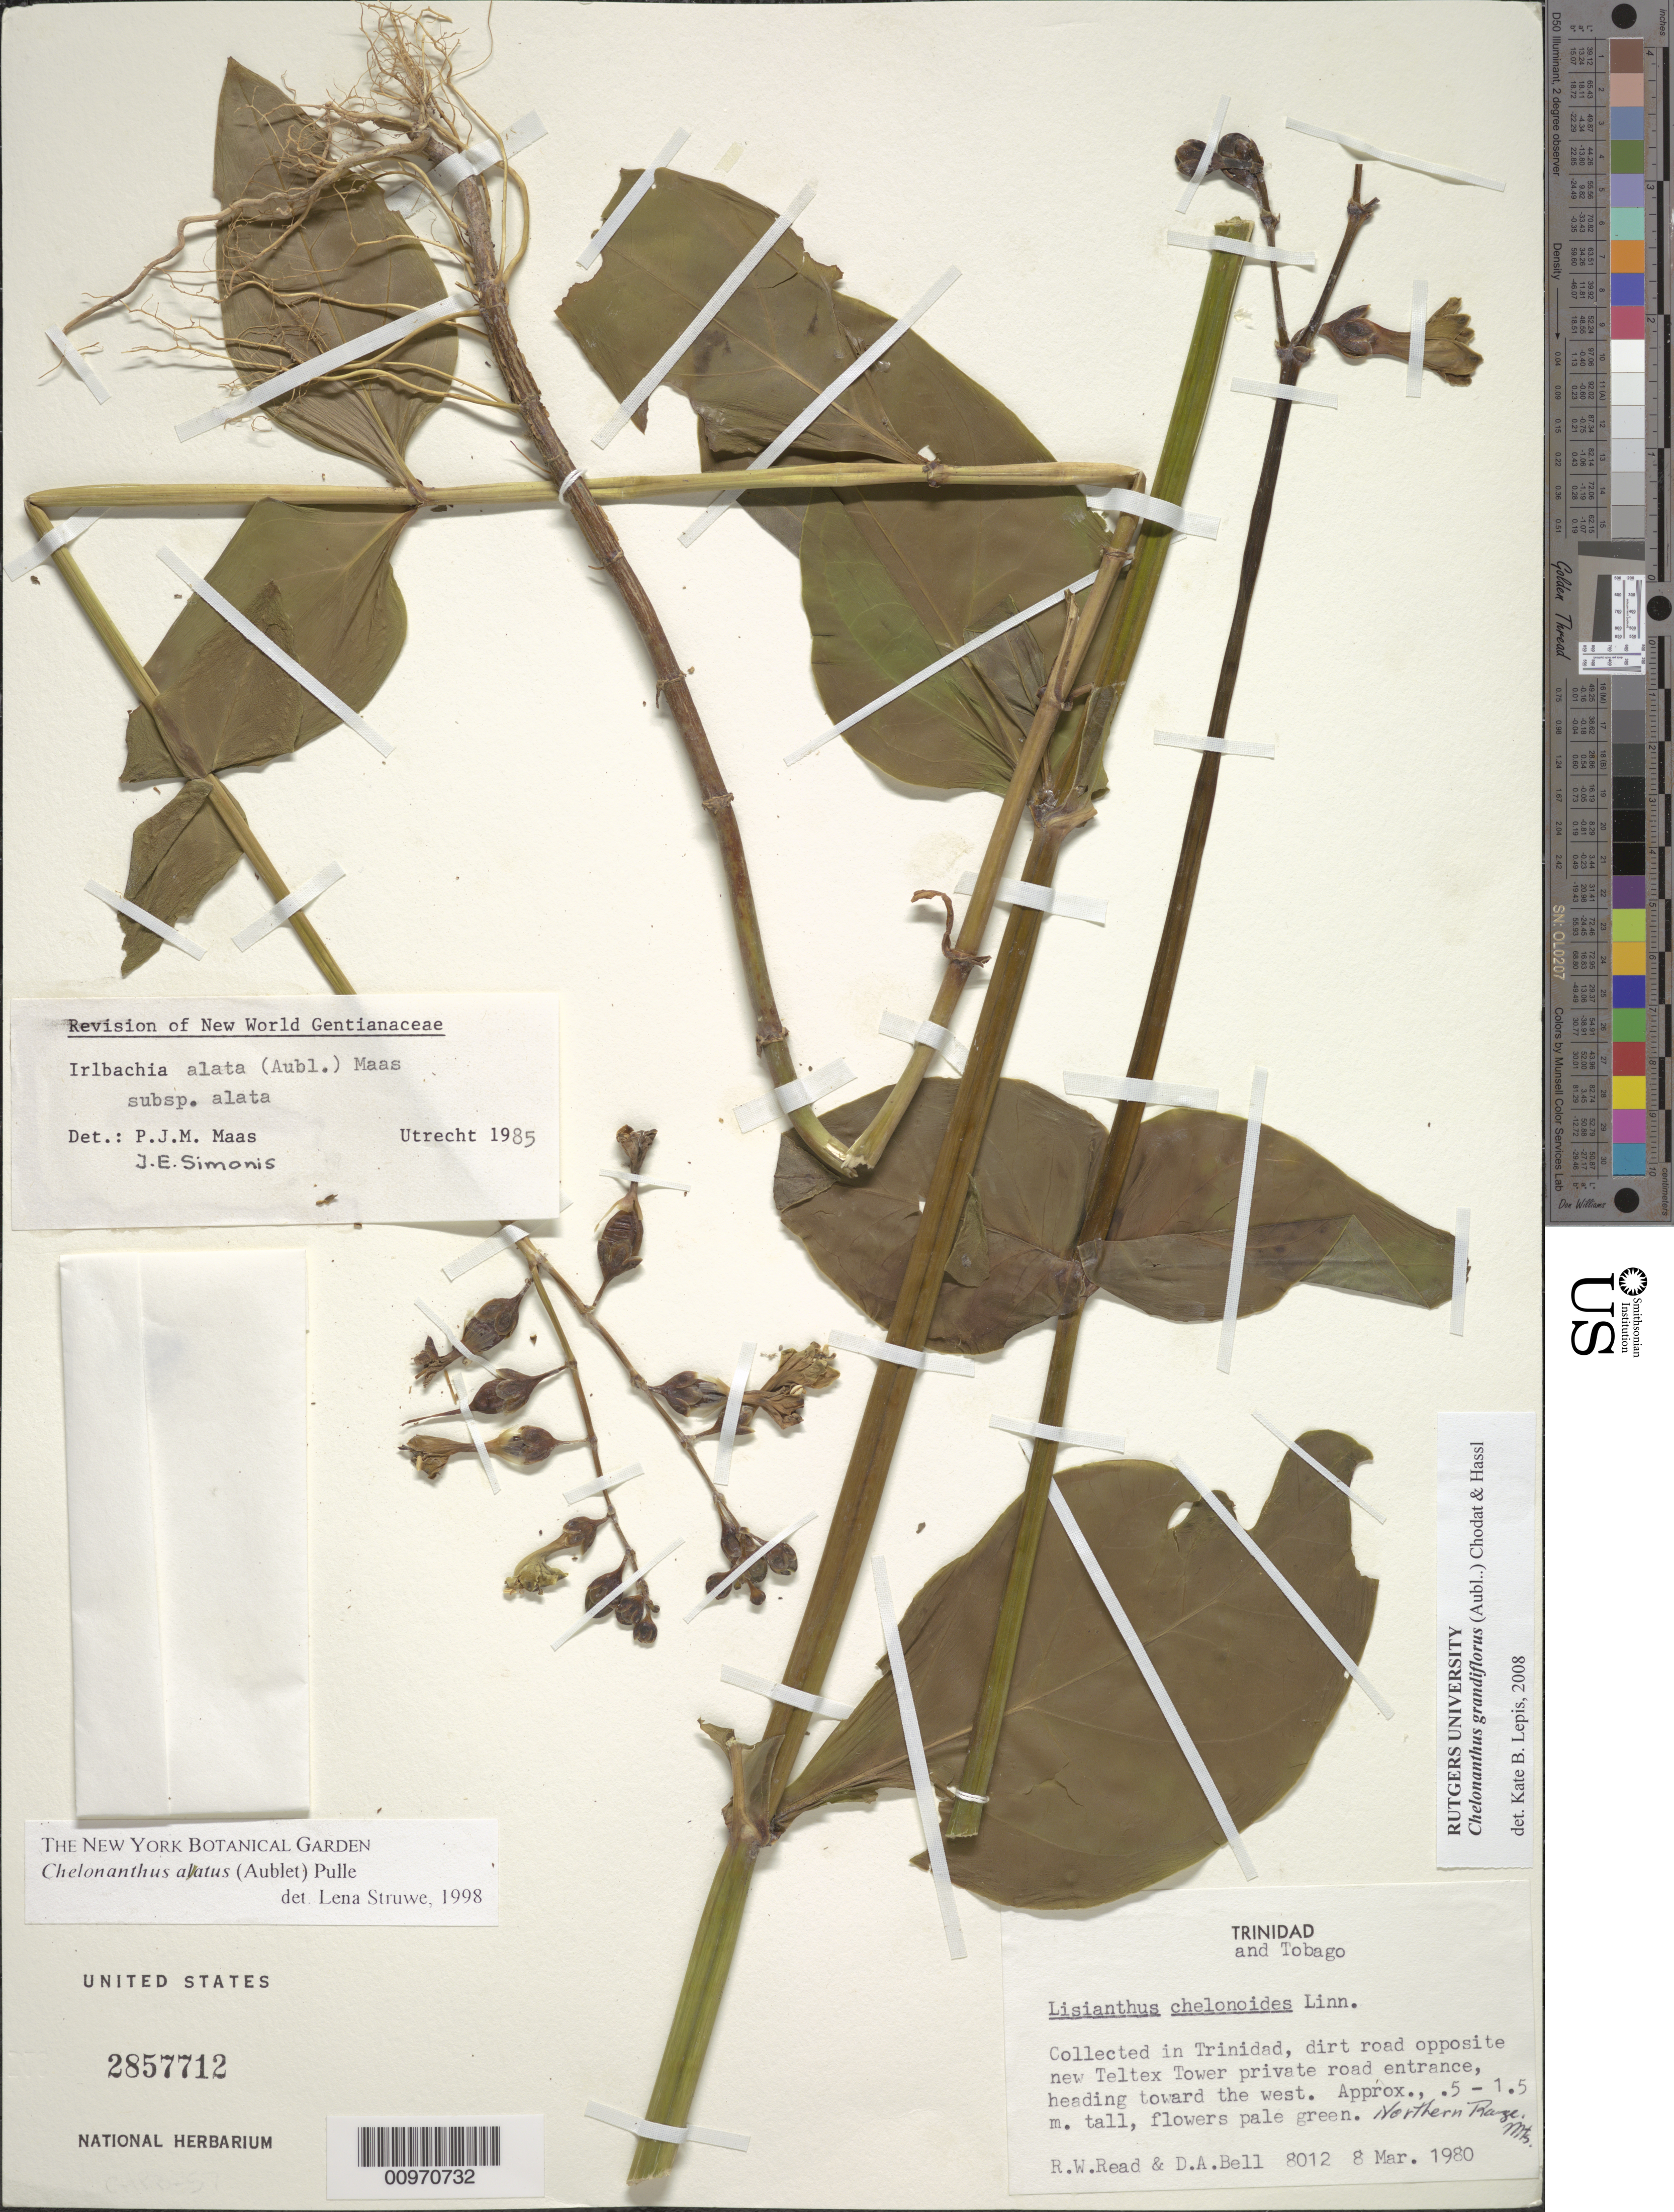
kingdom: Plantae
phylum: Tracheophyta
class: Magnoliopsida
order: Gentianales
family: Gentianaceae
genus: Chelonanthus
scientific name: Chelonanthus grandiflorus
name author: (Aubl.) Chodat & Hassl.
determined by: Lepis, Kate B.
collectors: R. W. Read & D. A. Bell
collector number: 8012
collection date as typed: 08 Mar 1980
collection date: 1980-03-08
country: Trinidad and Tobago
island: Trinidad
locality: Northern Range Mts., dirt road opposite new Teltex Tower private road entrance, heading toward the west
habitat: Dirt road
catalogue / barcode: US 2857712